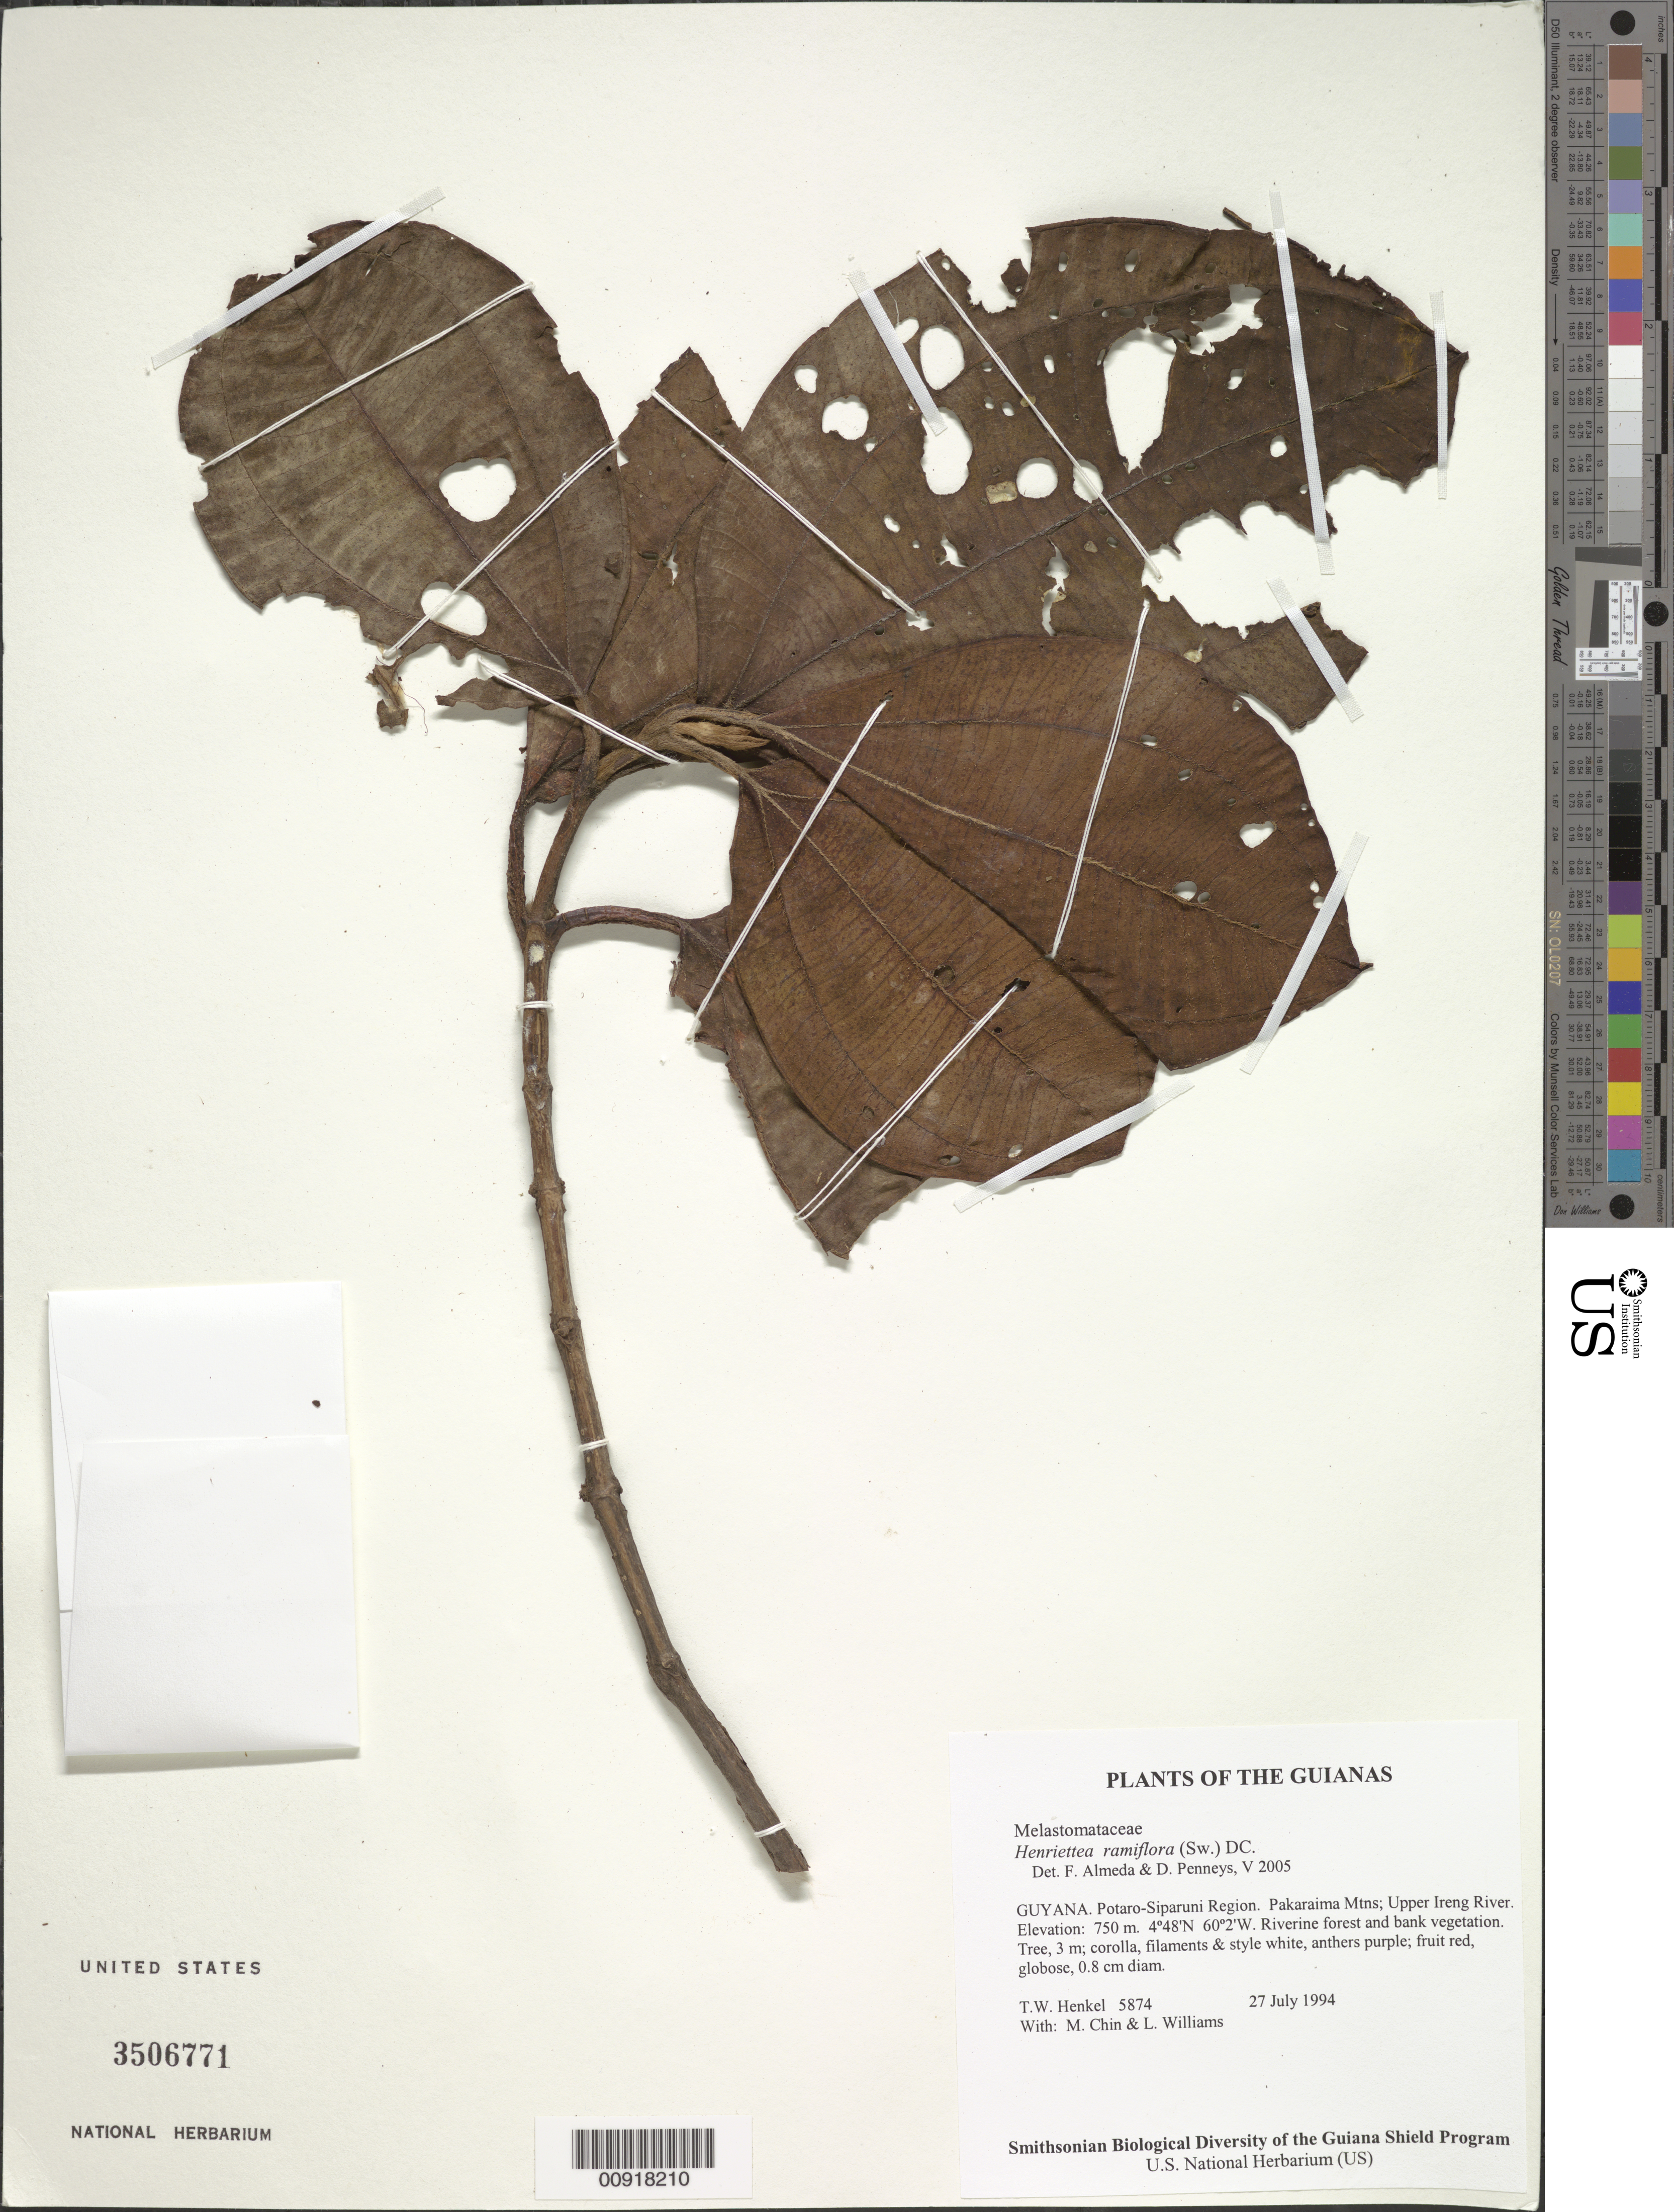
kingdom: Plantae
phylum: Tracheophyta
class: Magnoliopsida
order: Myrtales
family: Melastomataceae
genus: Henriettea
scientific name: Henriettea ramiflora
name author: (Sw.) DC.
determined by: Almeda, F.; Penneys, D. S.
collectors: T. Henkel, M. Chin & L. Williams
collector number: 5874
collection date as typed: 27 July 1994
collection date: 1994-07-27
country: Guyana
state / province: Potaro-Siparuni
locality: Pakaraima Mtns; Upper Ireng River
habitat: Riverine forest and bank vegetation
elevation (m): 750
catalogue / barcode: US 3506771